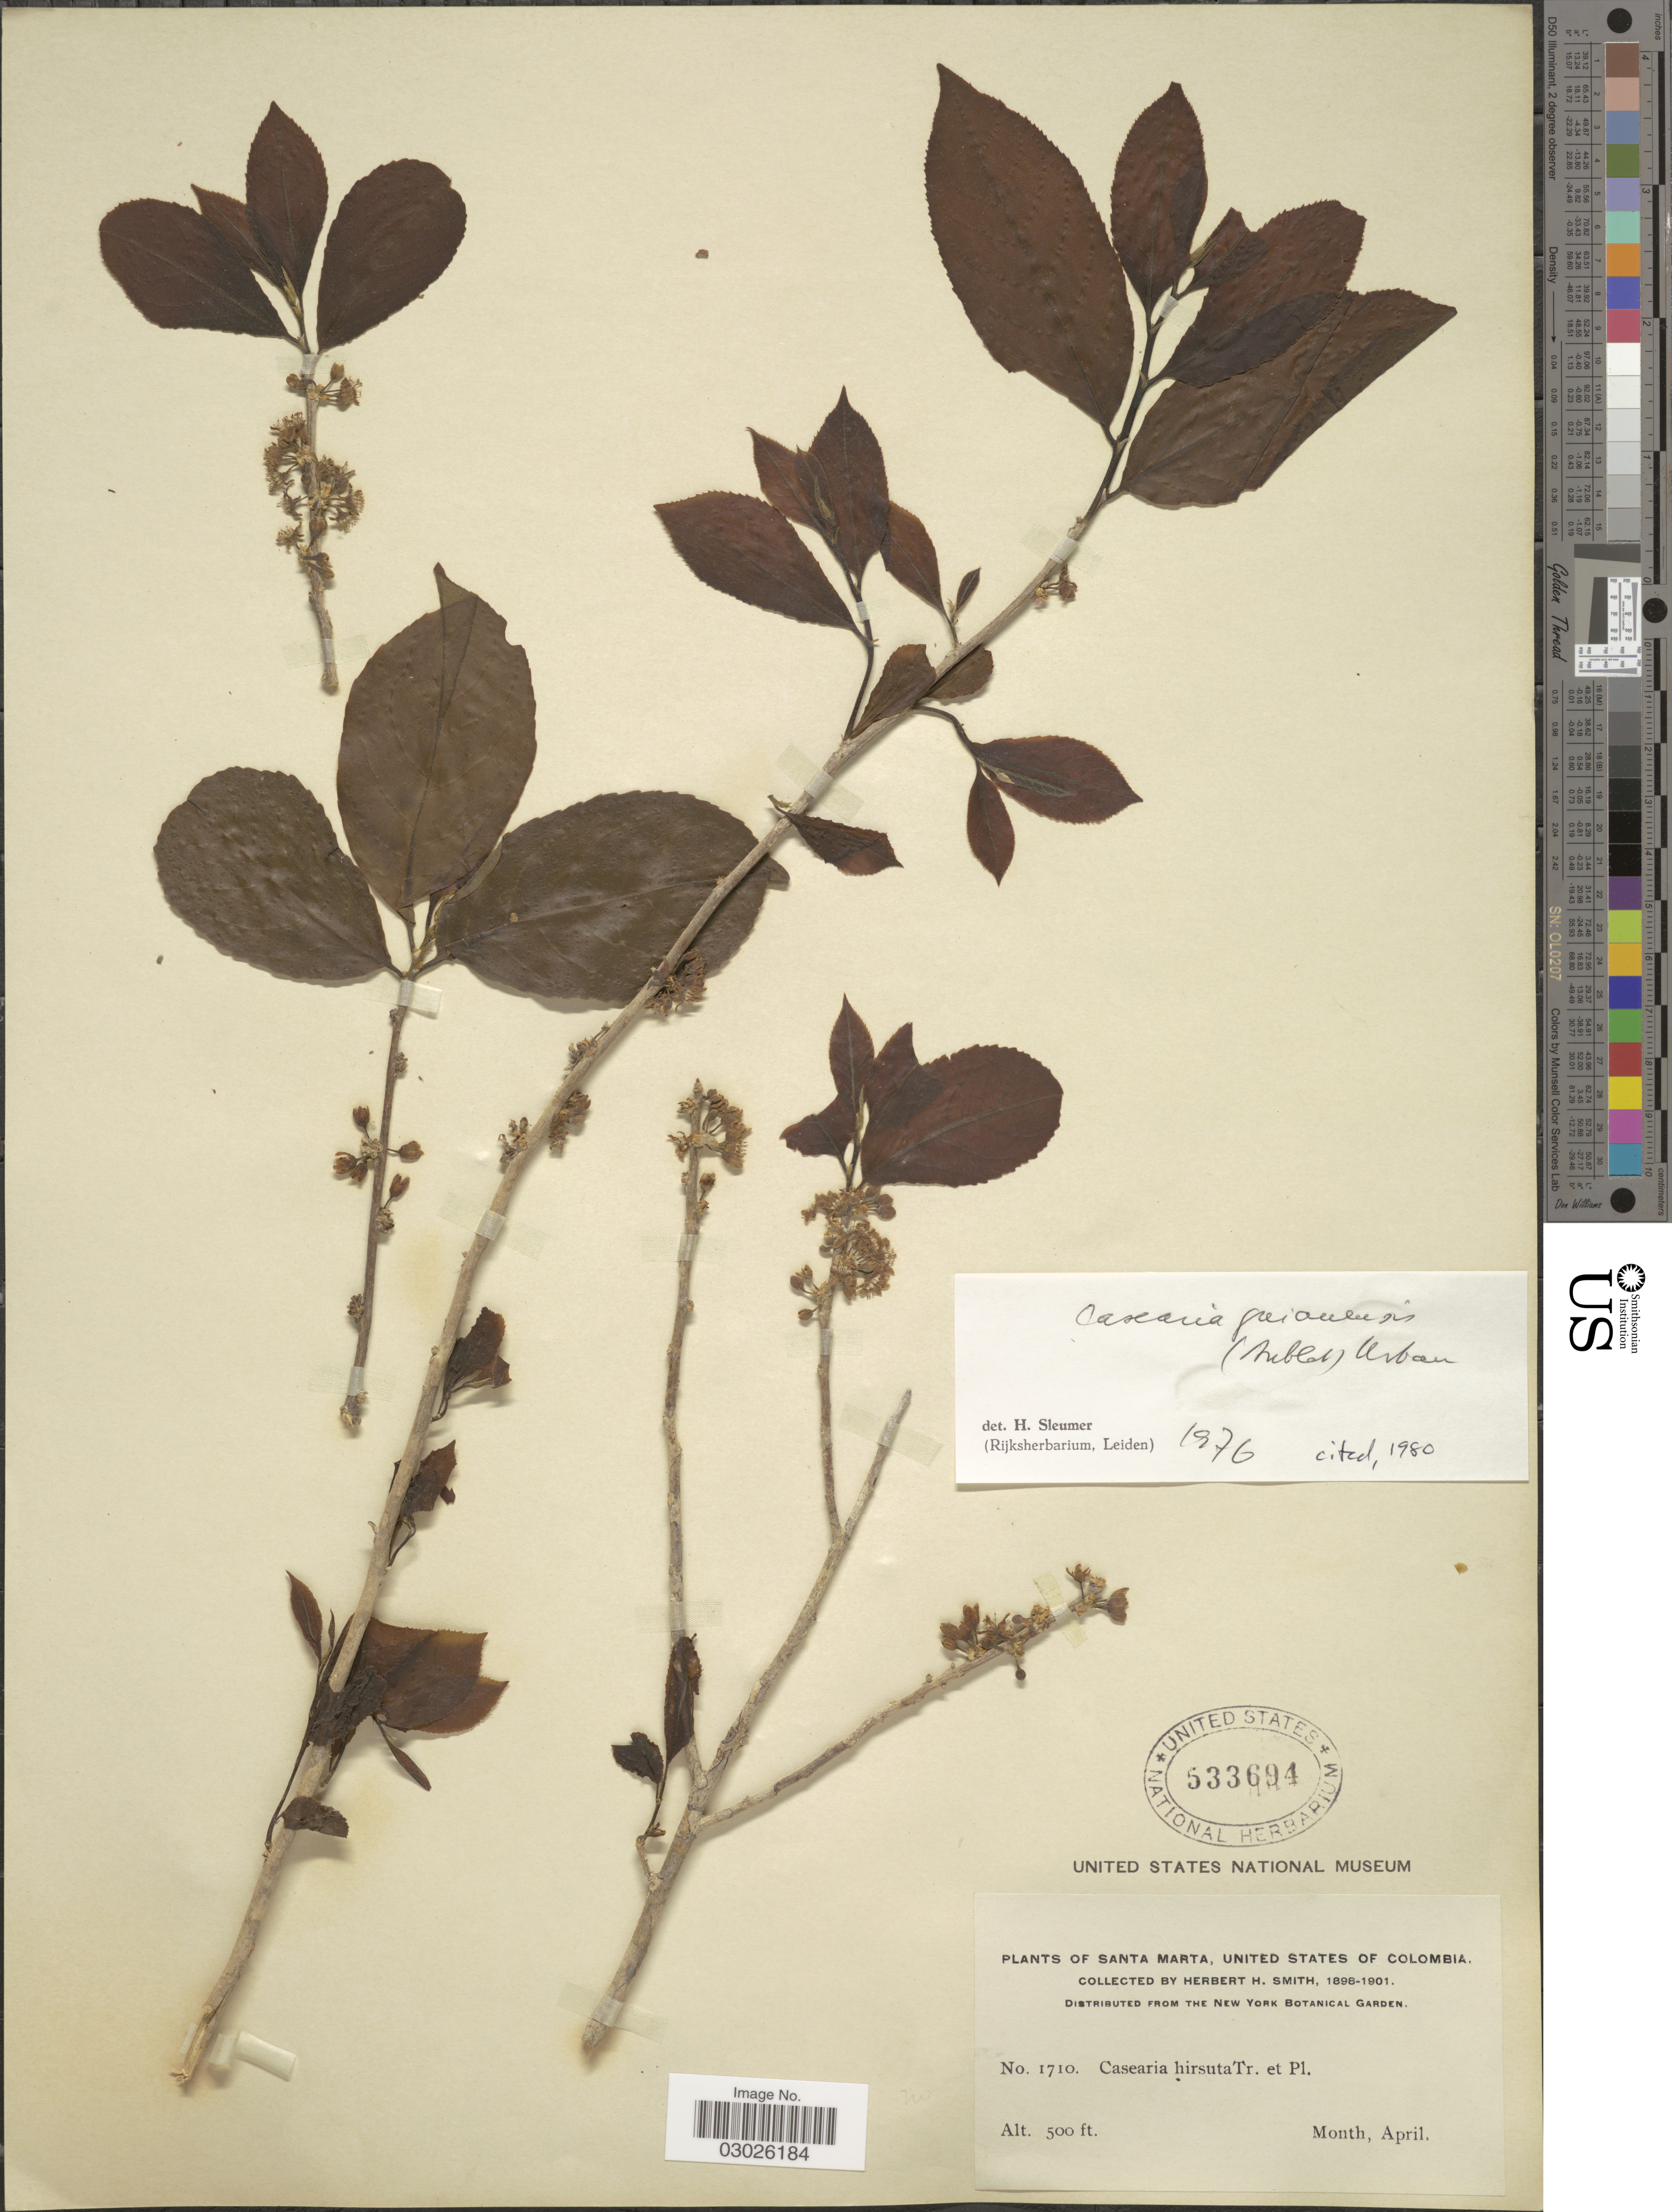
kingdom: Plantae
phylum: Tracheophyta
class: Magnoliopsida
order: Malpighiales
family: Salicaceae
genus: Casearia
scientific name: Casearia guianensis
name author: (Aubl.) Urb.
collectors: Herbert H. Smith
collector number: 1710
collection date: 1898-04/1901-04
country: Colombia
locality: Santa Marta, United States of Colombia.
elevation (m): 152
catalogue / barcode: US 533694